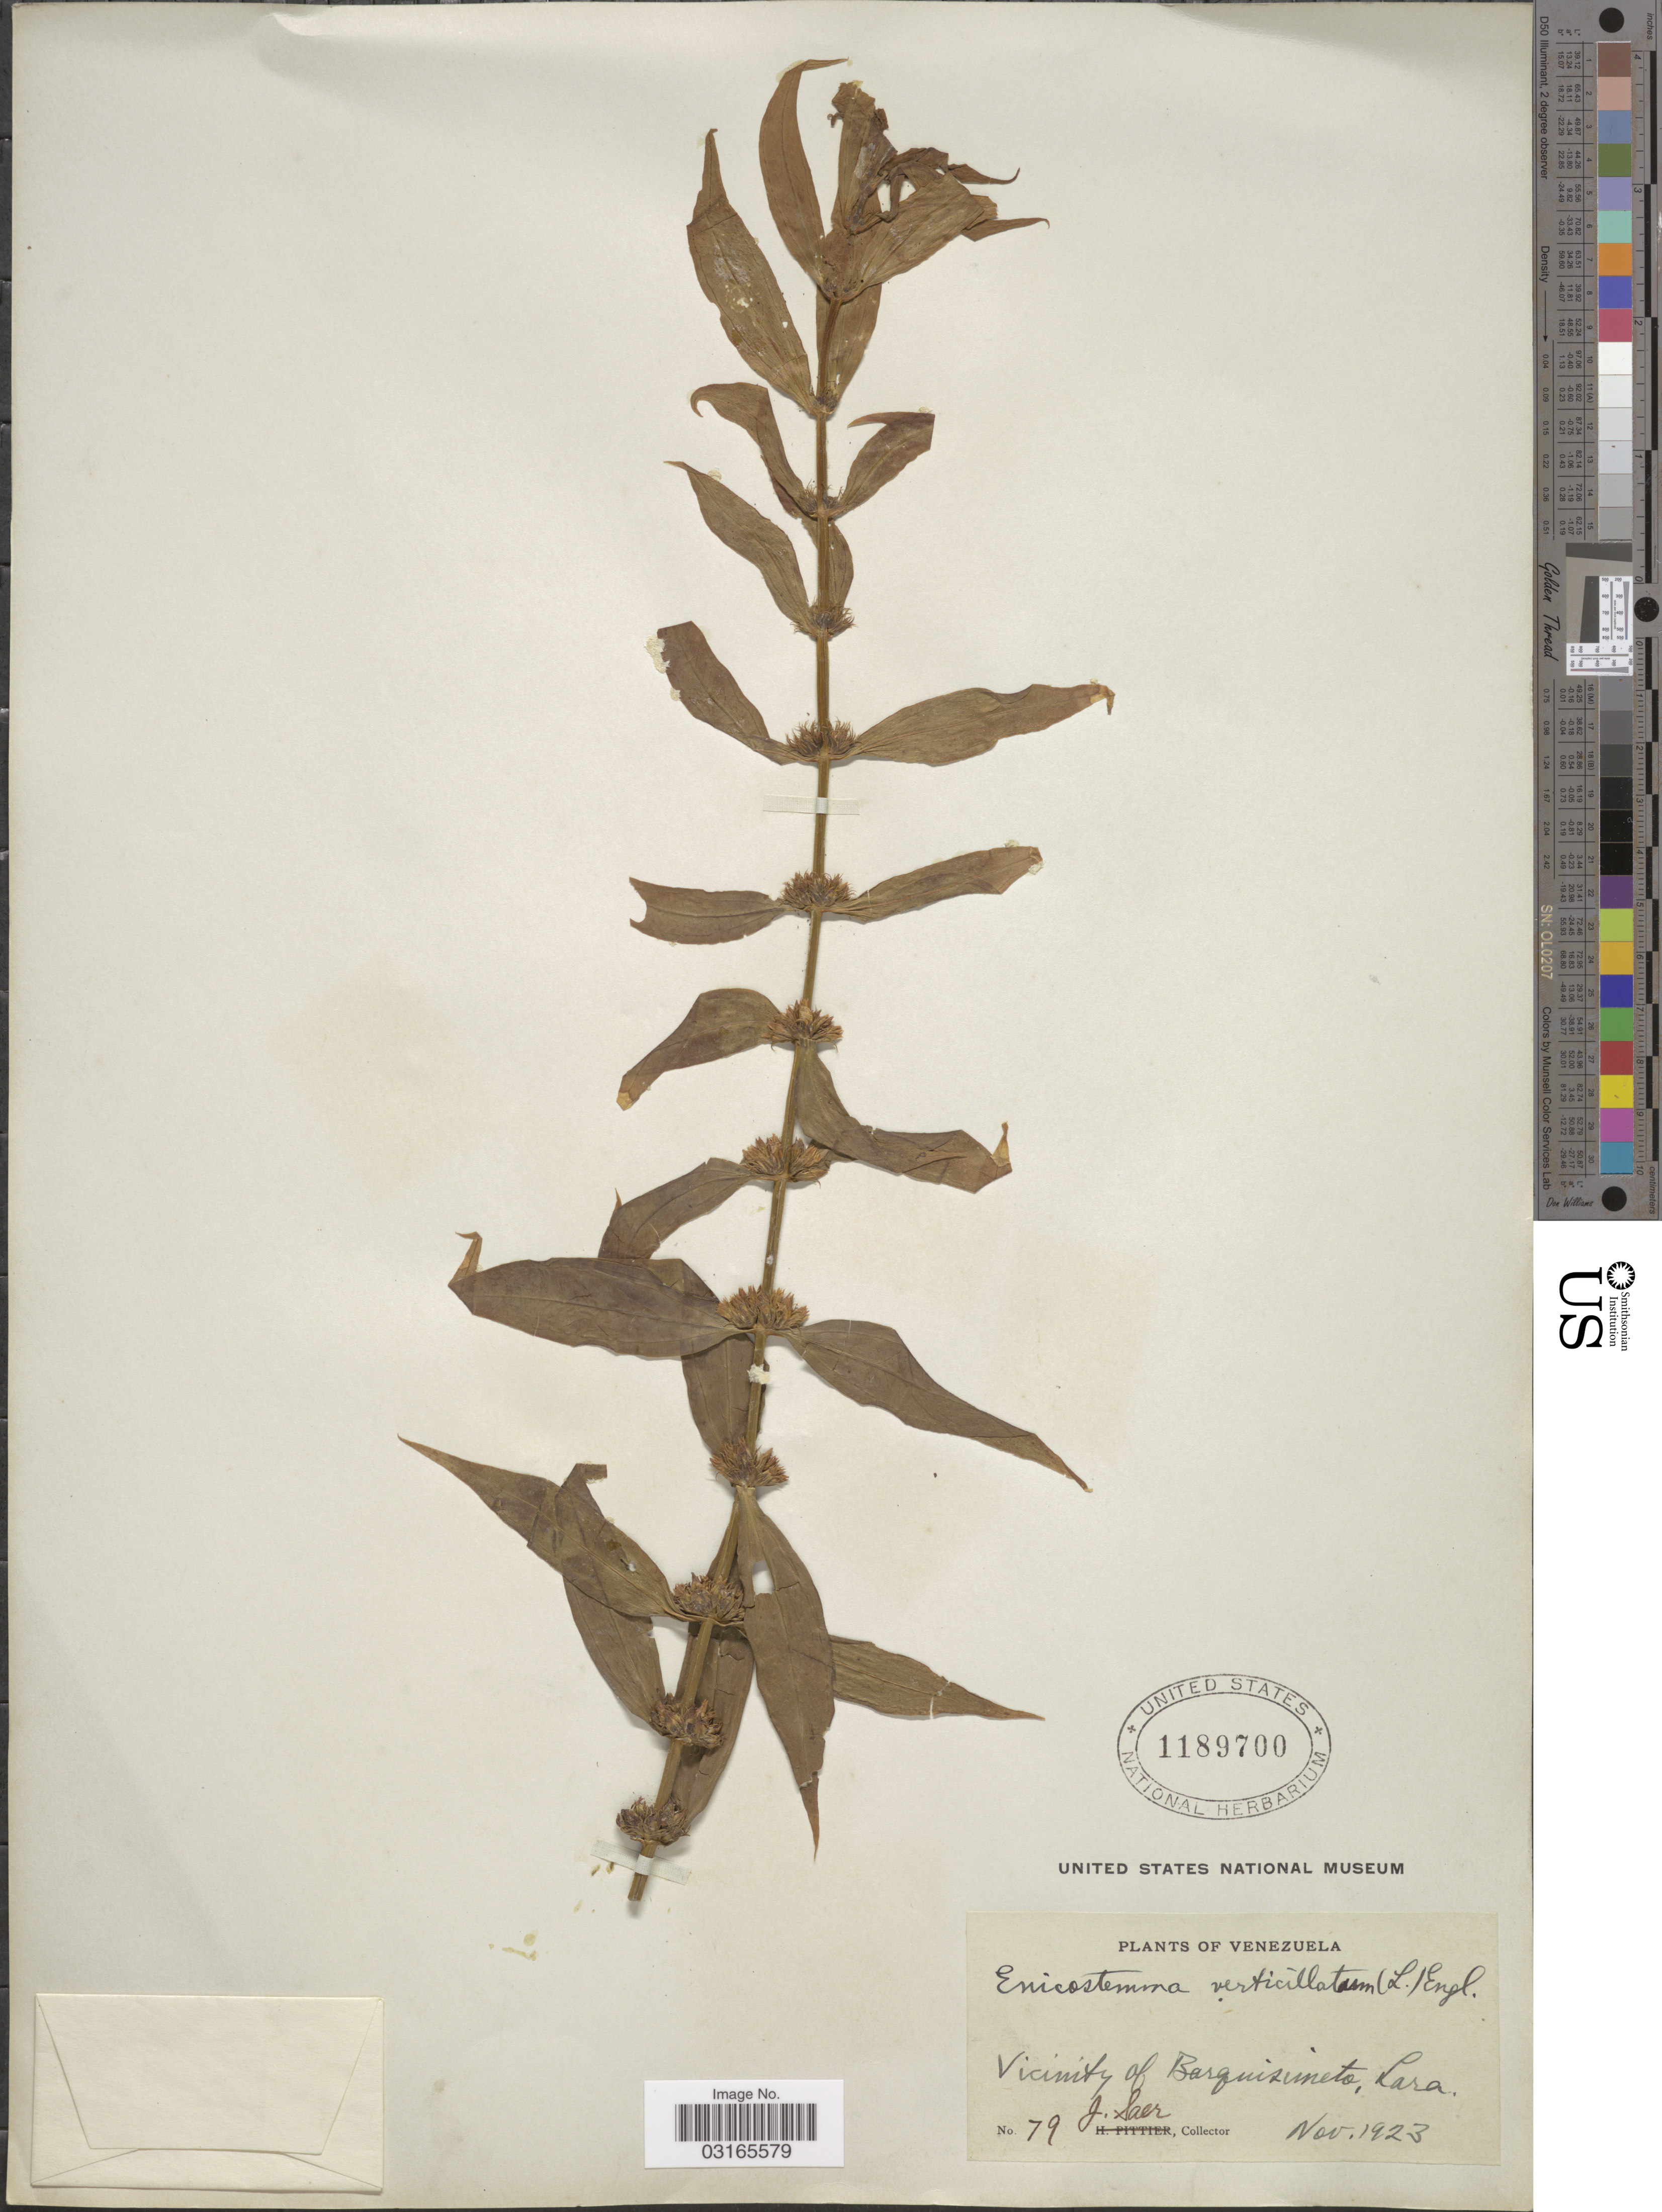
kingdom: Plantae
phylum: Tracheophyta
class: Magnoliopsida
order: Gentianales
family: Gentianaceae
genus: Enicostema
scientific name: Enicostema verticillatum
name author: (L.) Engl.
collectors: J. Saer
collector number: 79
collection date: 1923-11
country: Venezuela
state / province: Lara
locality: Vicinity of Barquisimeto.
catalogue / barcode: US 1189700